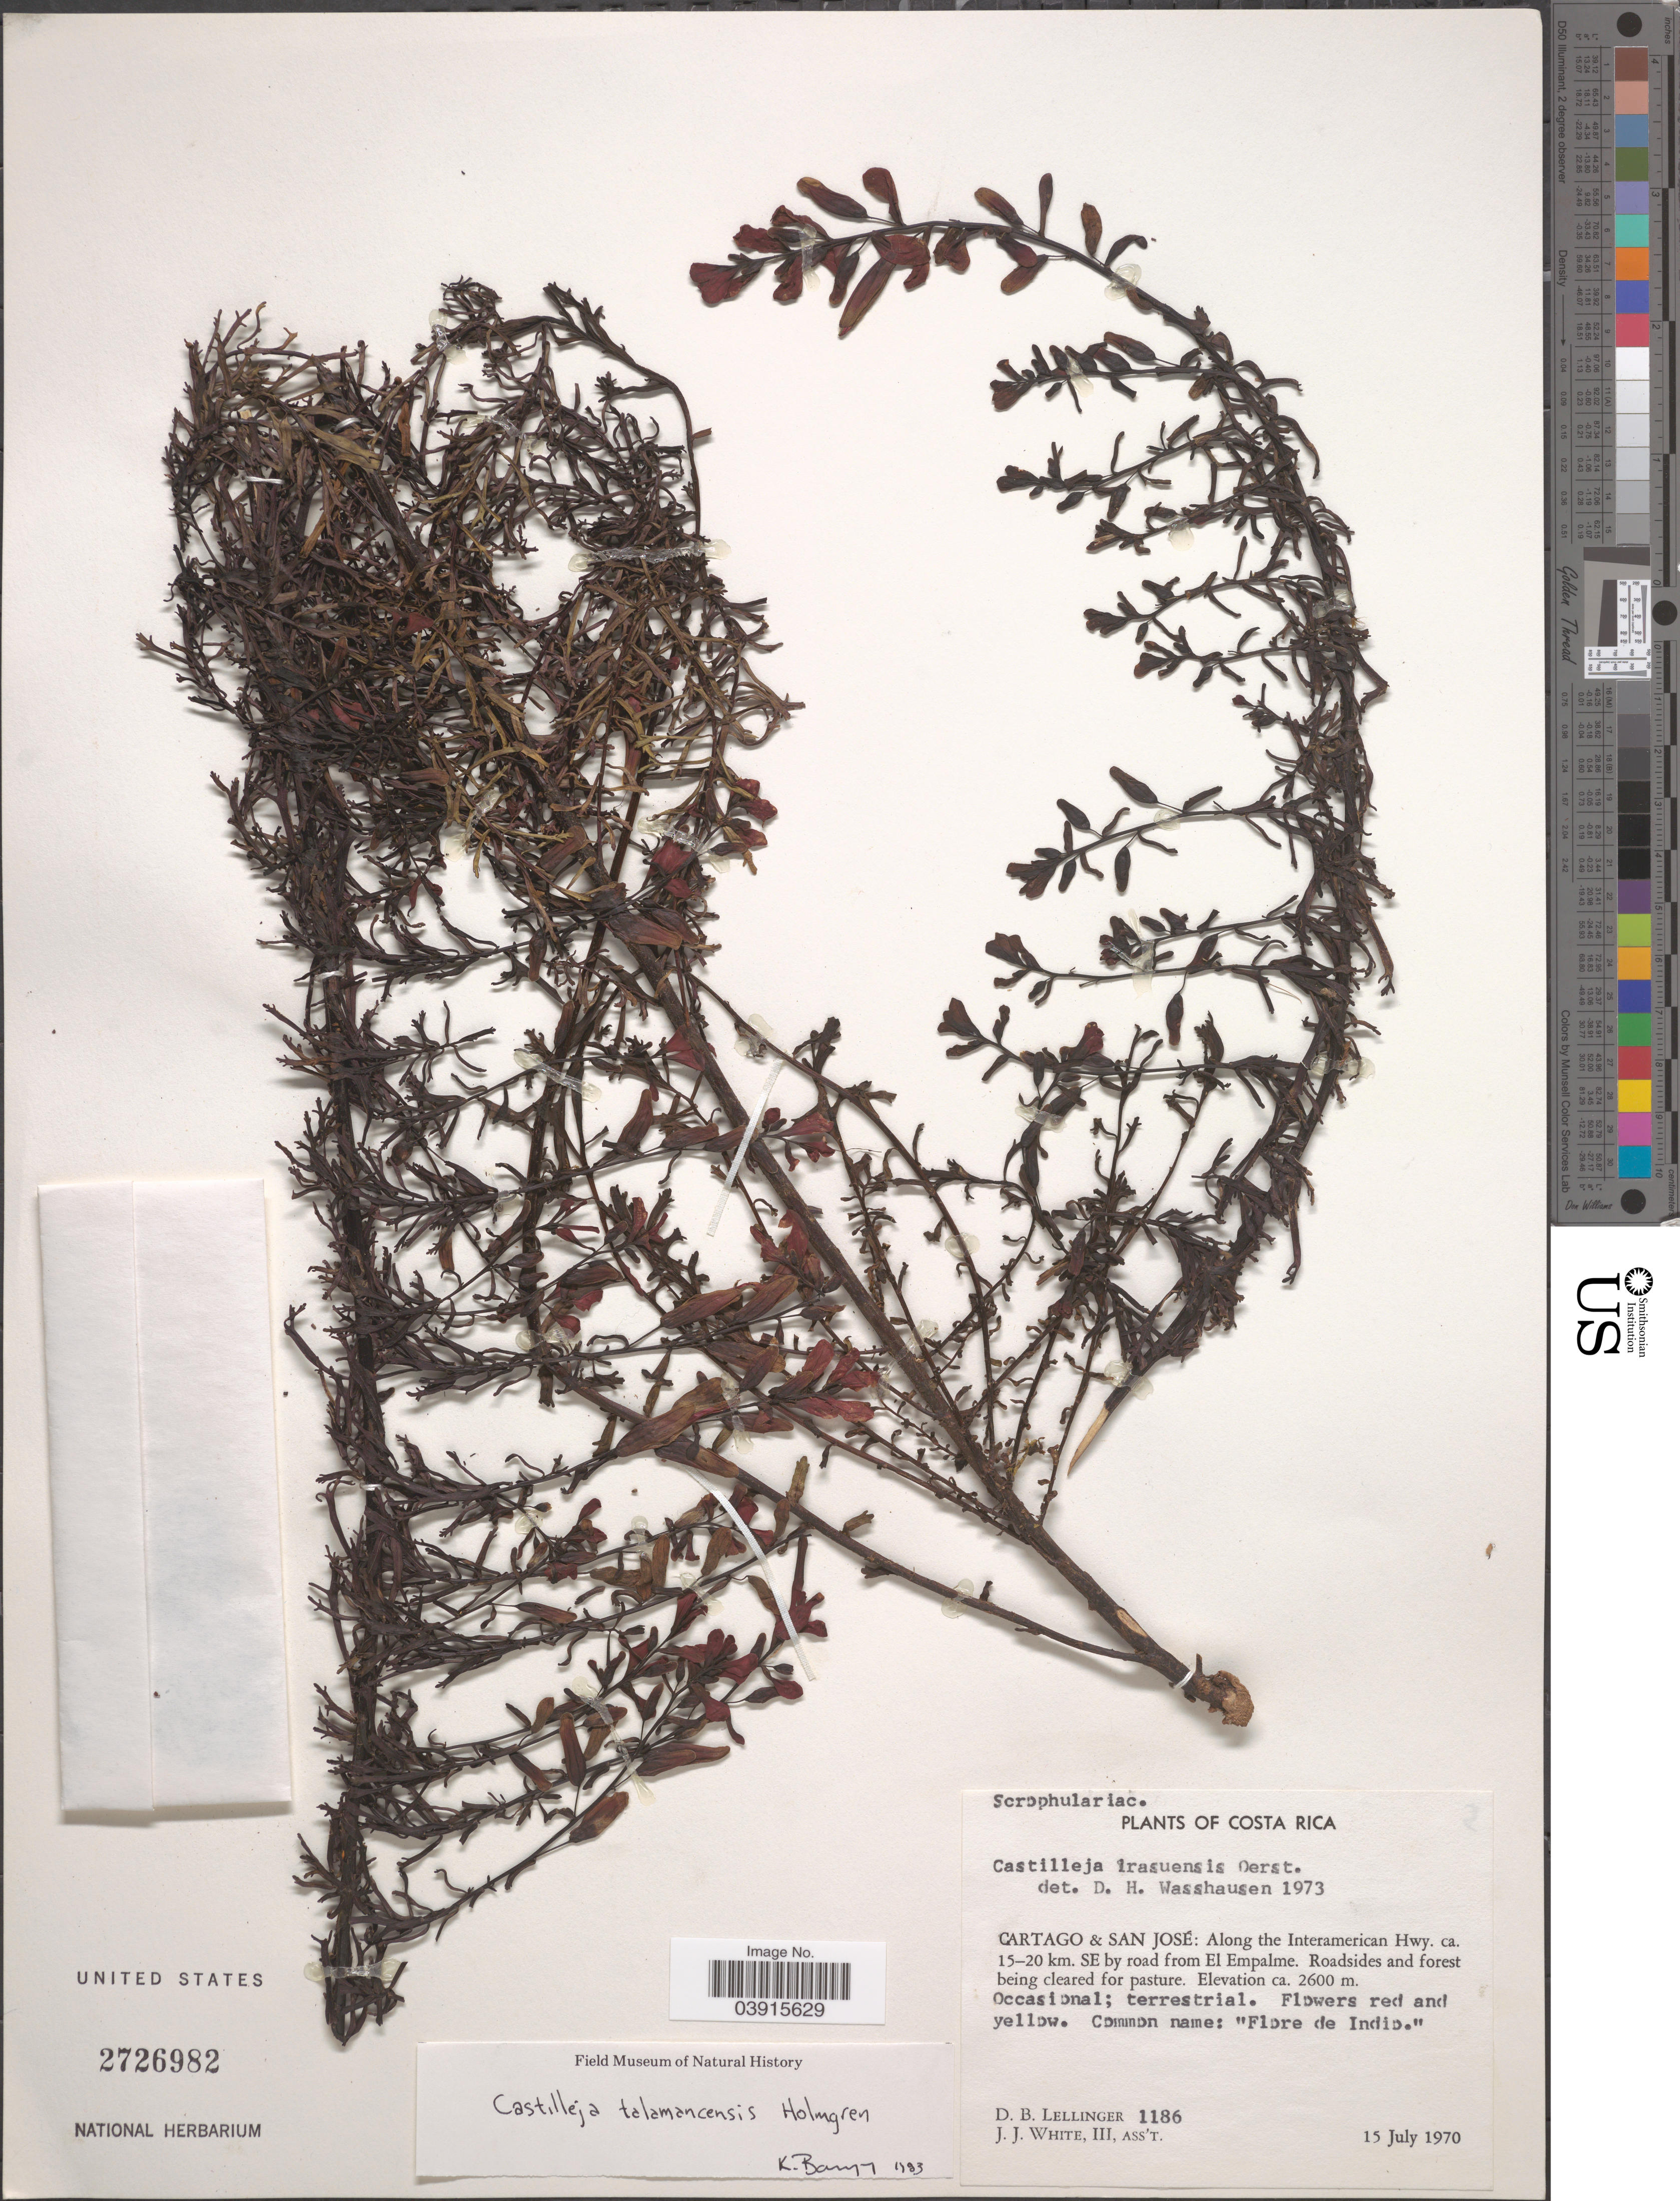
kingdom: Plantae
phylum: Tracheophyta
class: Magnoliopsida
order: Lamiales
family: Orobanchaceae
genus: Castilleja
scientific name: Castilleja talamancensis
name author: N.H. Holmgren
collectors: D. B. Lellinger & J. J. White III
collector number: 1186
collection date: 1970-07-15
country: Costa Rica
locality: Cartago & San José: Along the Interamerican Hwy. ca. 15-20 km. SE by road from El Empalme.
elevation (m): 2600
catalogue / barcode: US 2726982